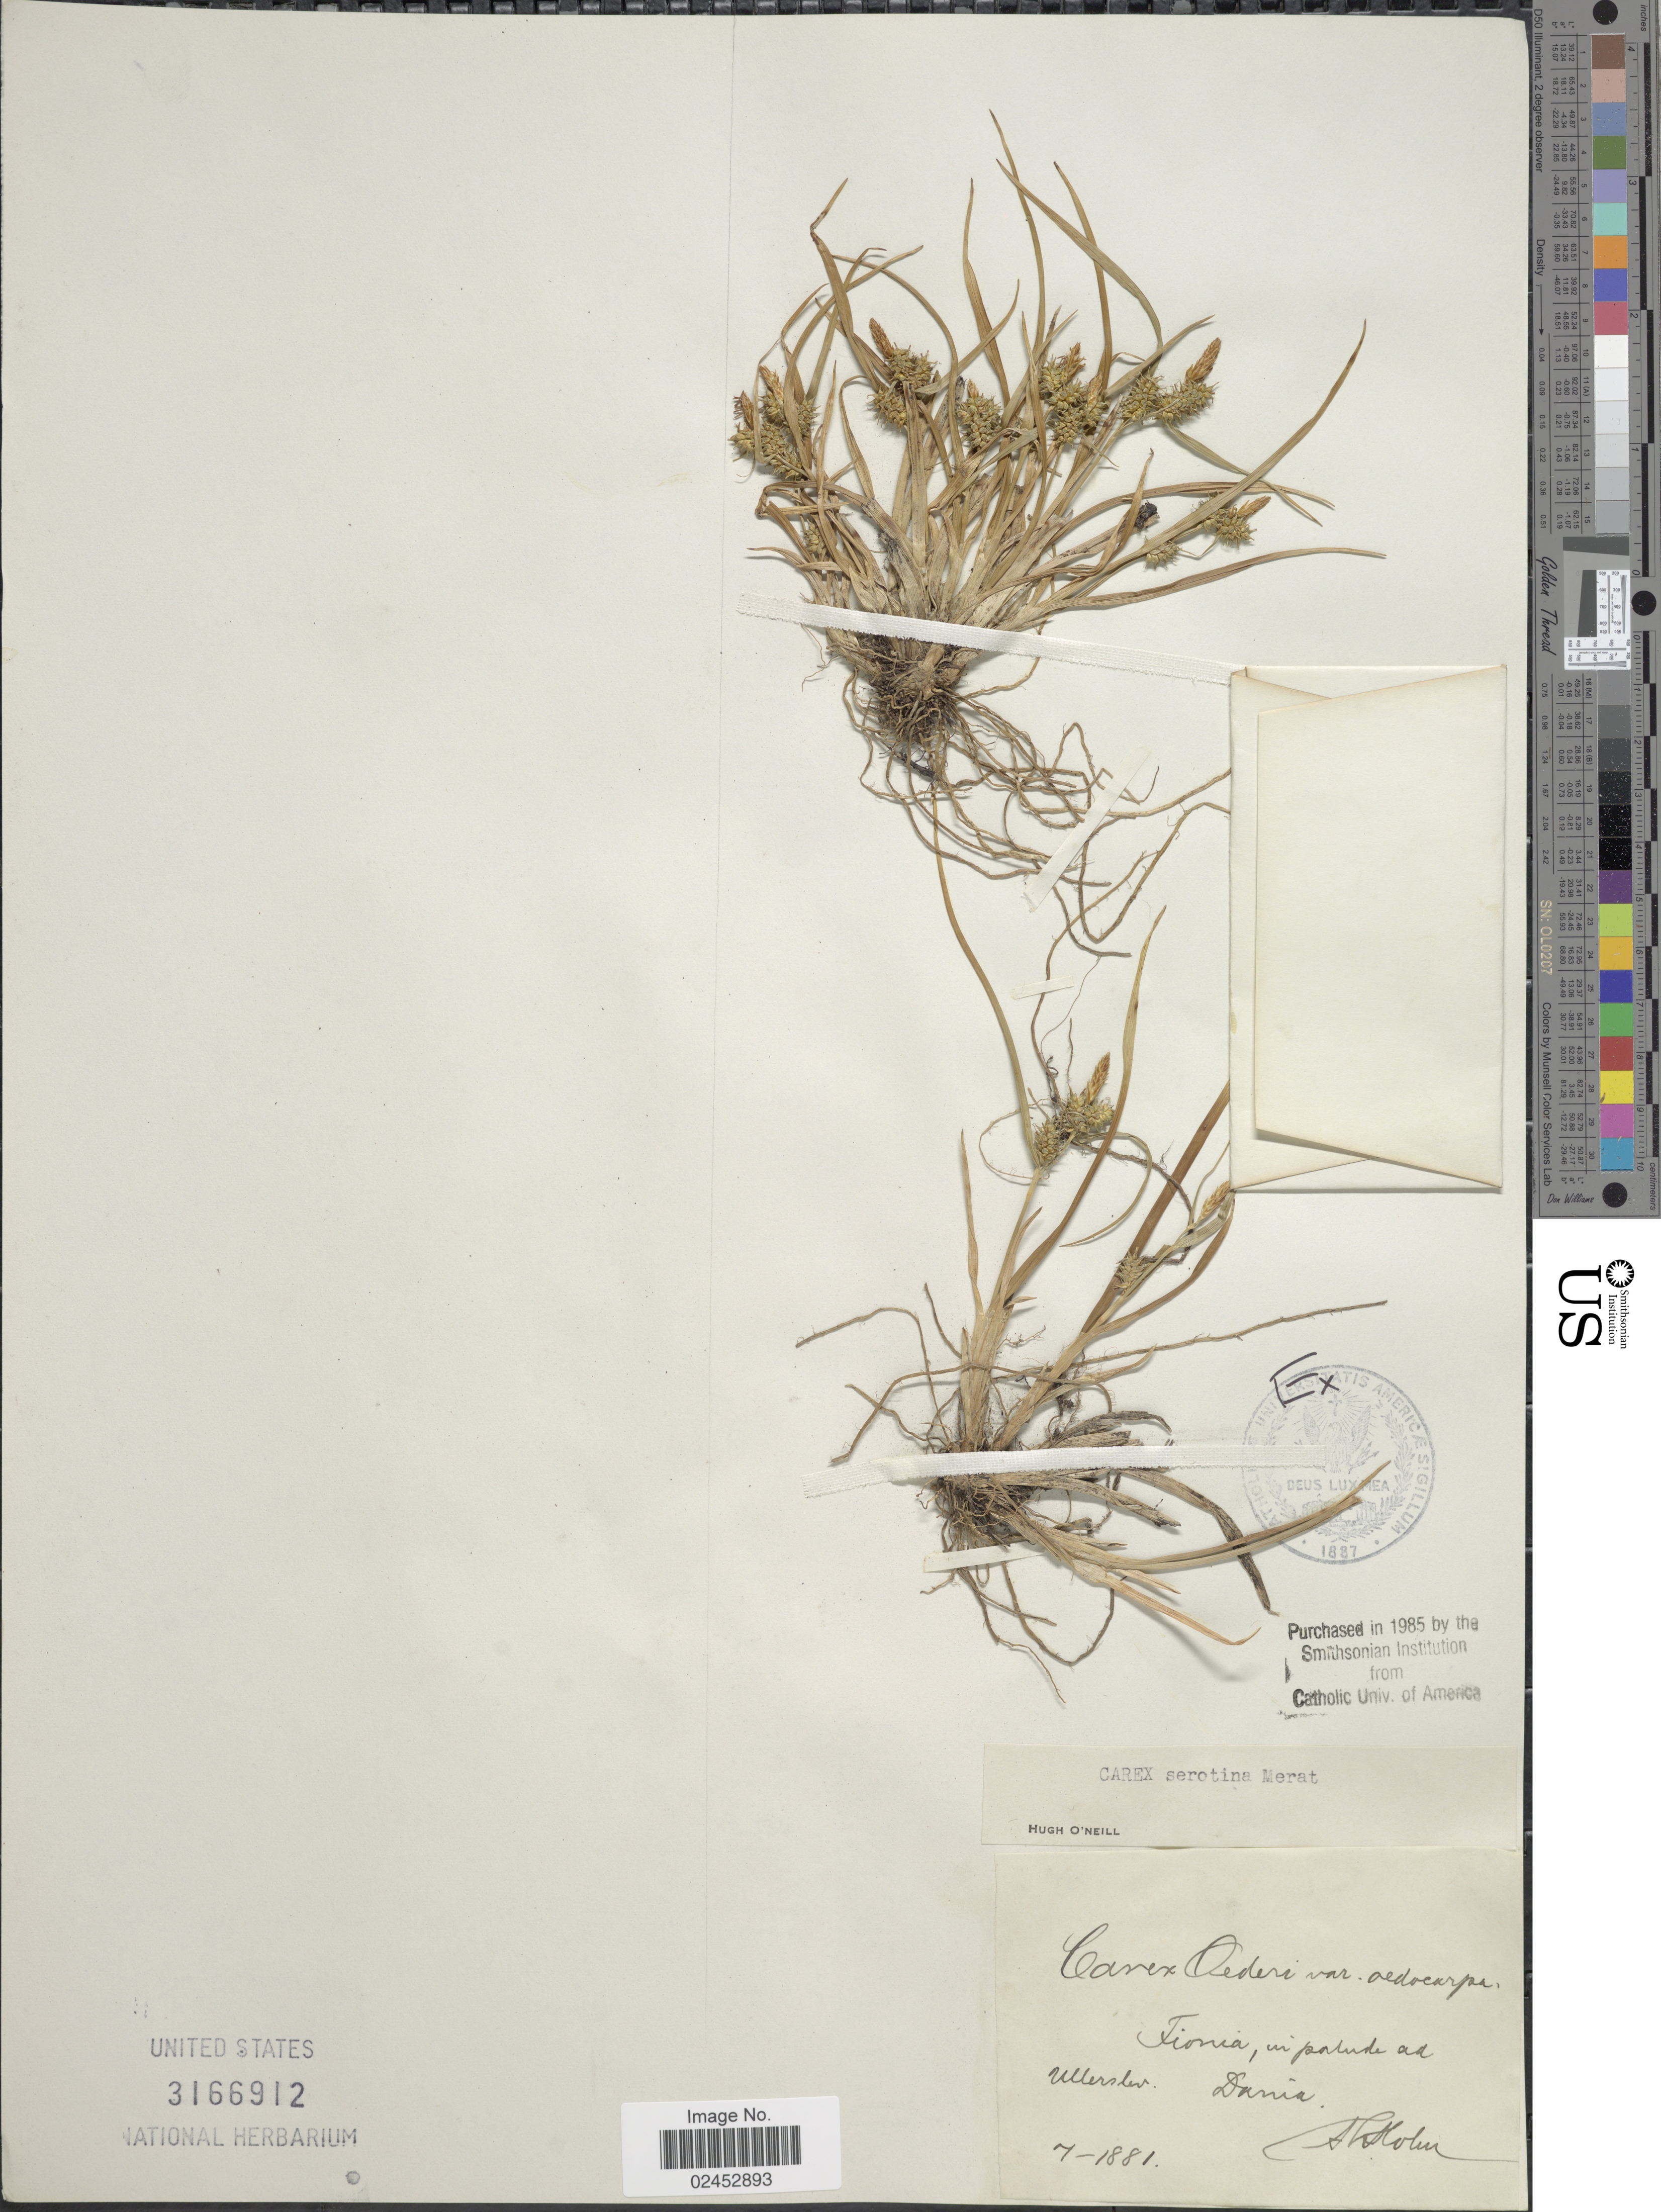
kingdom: Plantae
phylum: Tracheophyta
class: Liliopsida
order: Poales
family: Cyperaceae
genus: Carex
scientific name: Carex oederi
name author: Retz.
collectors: H. T. Holm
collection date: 1881-07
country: Denmark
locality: Fionia, in palude ad Ullerslev. Dania.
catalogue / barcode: US 3166912